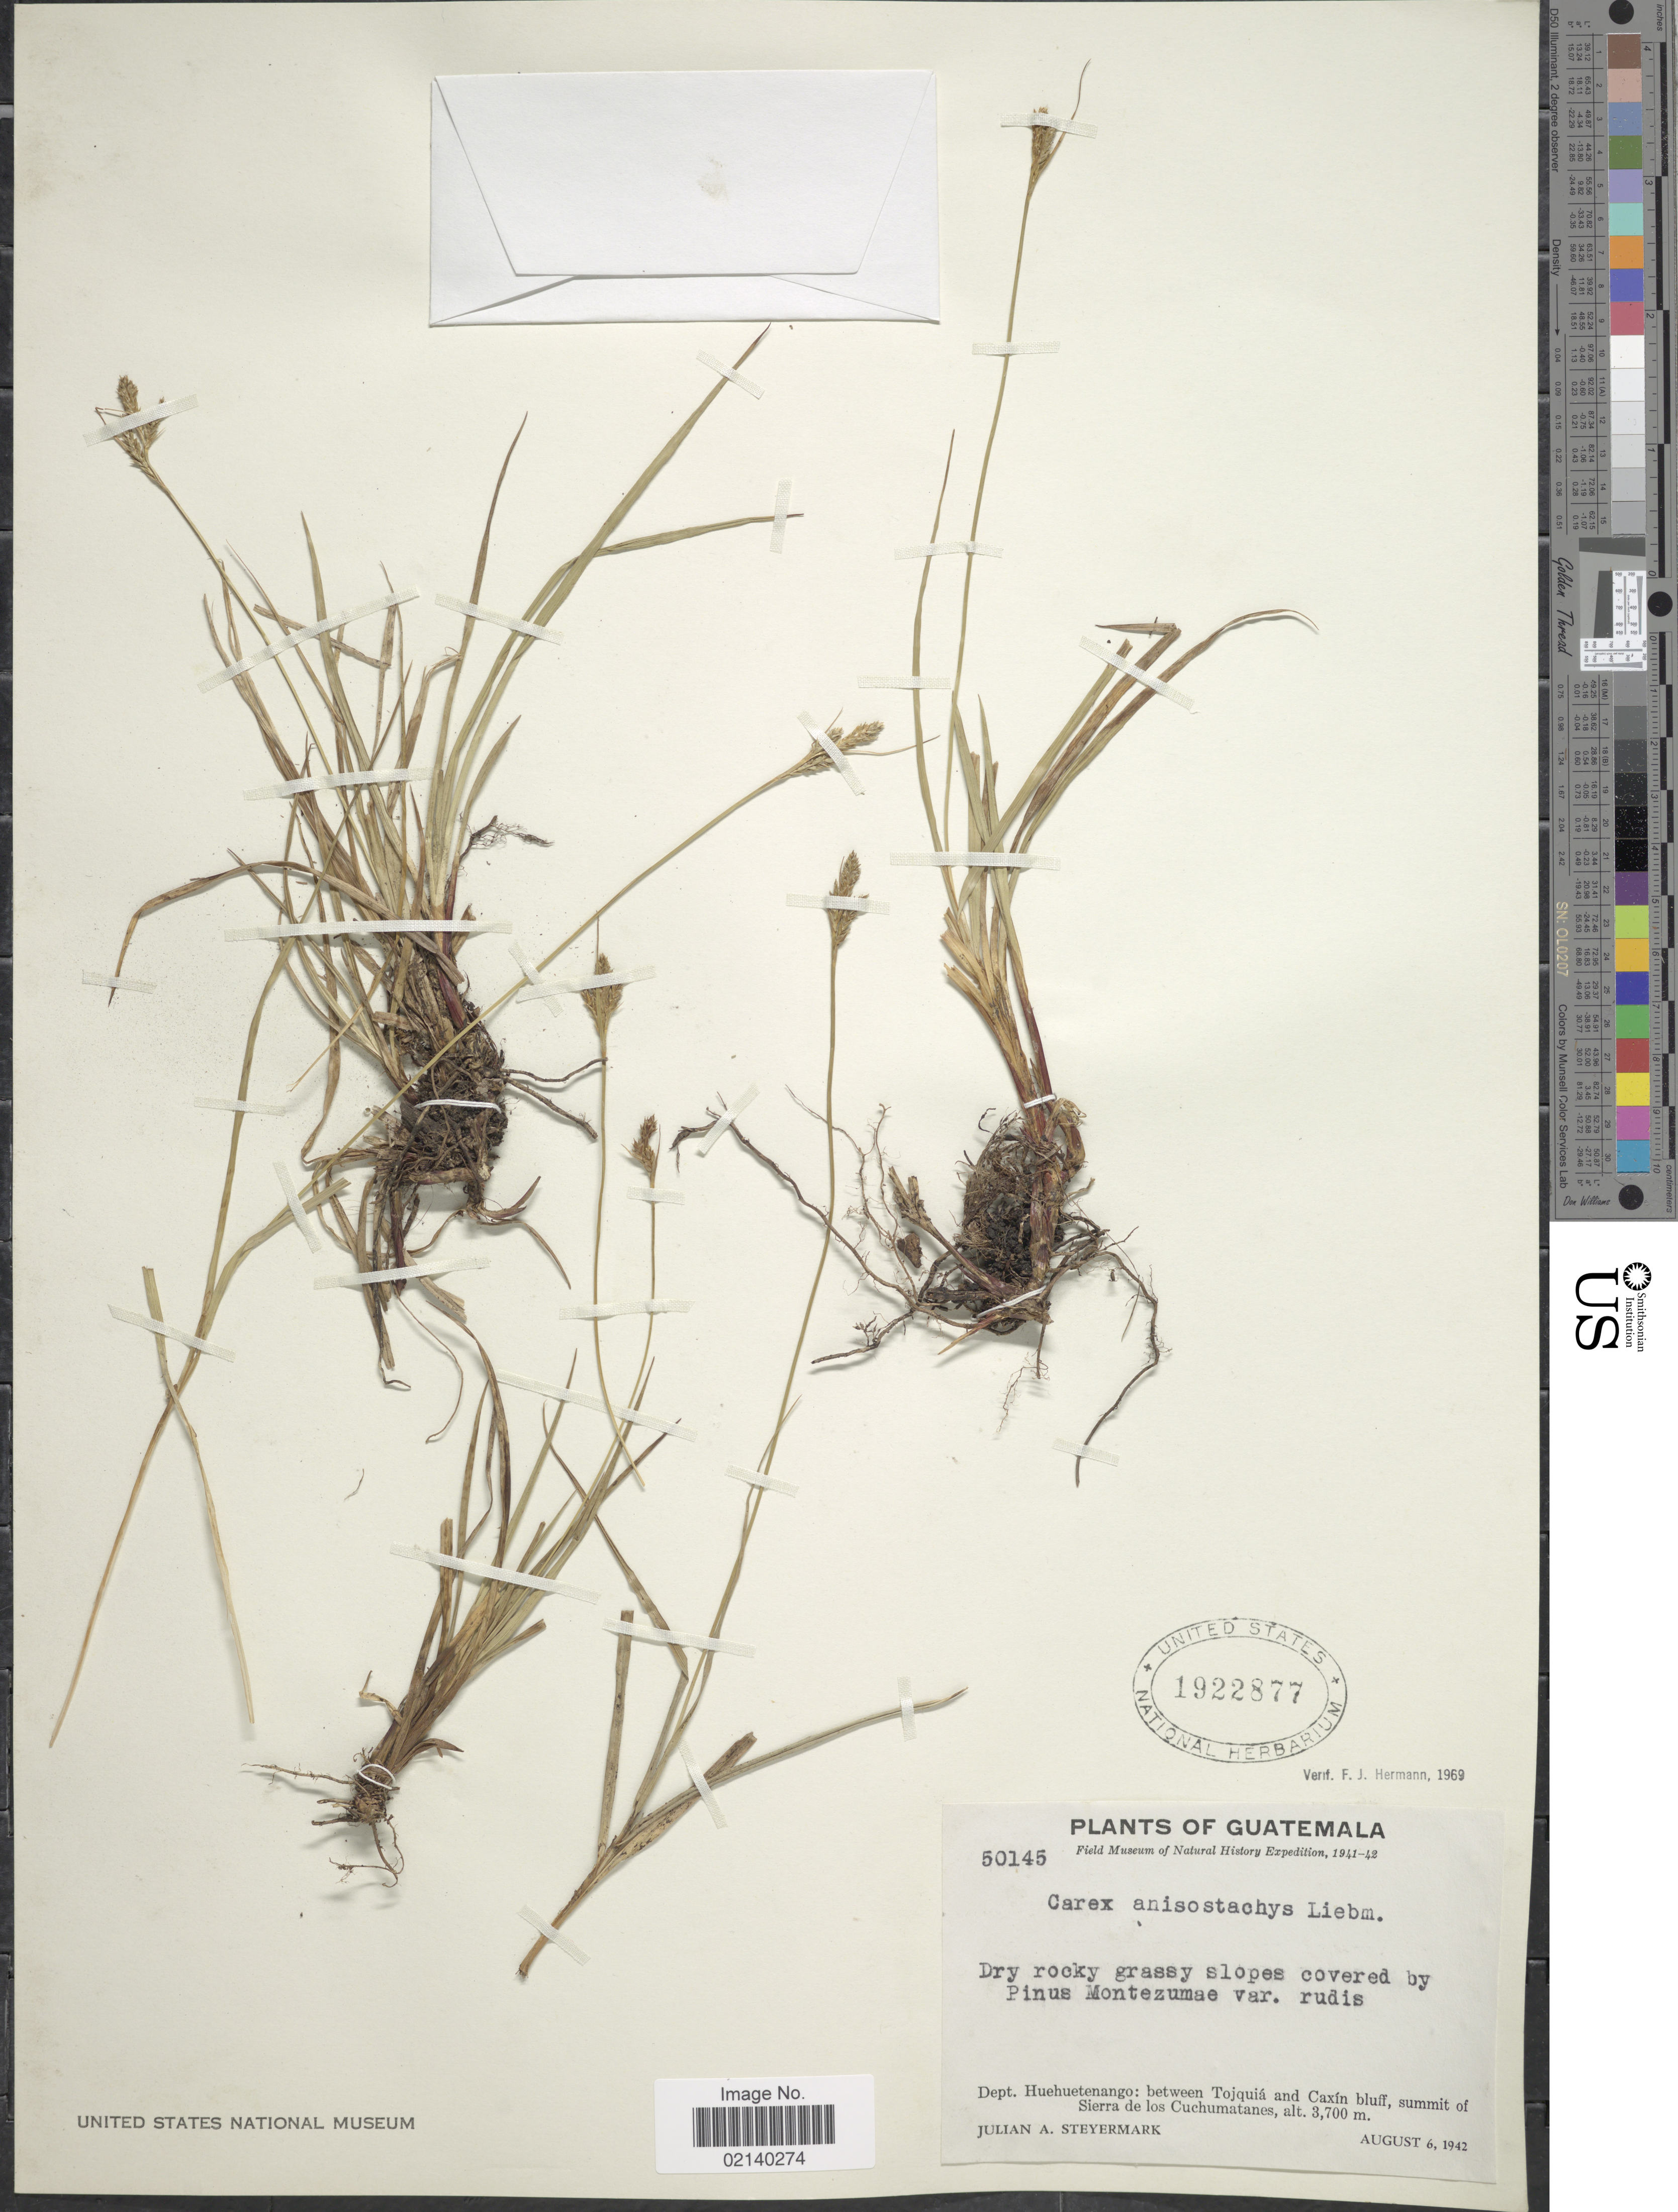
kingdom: Plantae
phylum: Tracheophyta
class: Liliopsida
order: Poales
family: Cyperaceae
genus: Carex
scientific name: Carex anisostachys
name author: Liebm.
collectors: J. Steyermark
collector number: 50145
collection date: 1942-08-06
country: Guatemala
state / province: Huehuetenango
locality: Dept. Huehuetenango: between Tojquia and Caxin bluff, summit of Sierra de los Cuchumatanes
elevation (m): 3700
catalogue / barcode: US 1922877